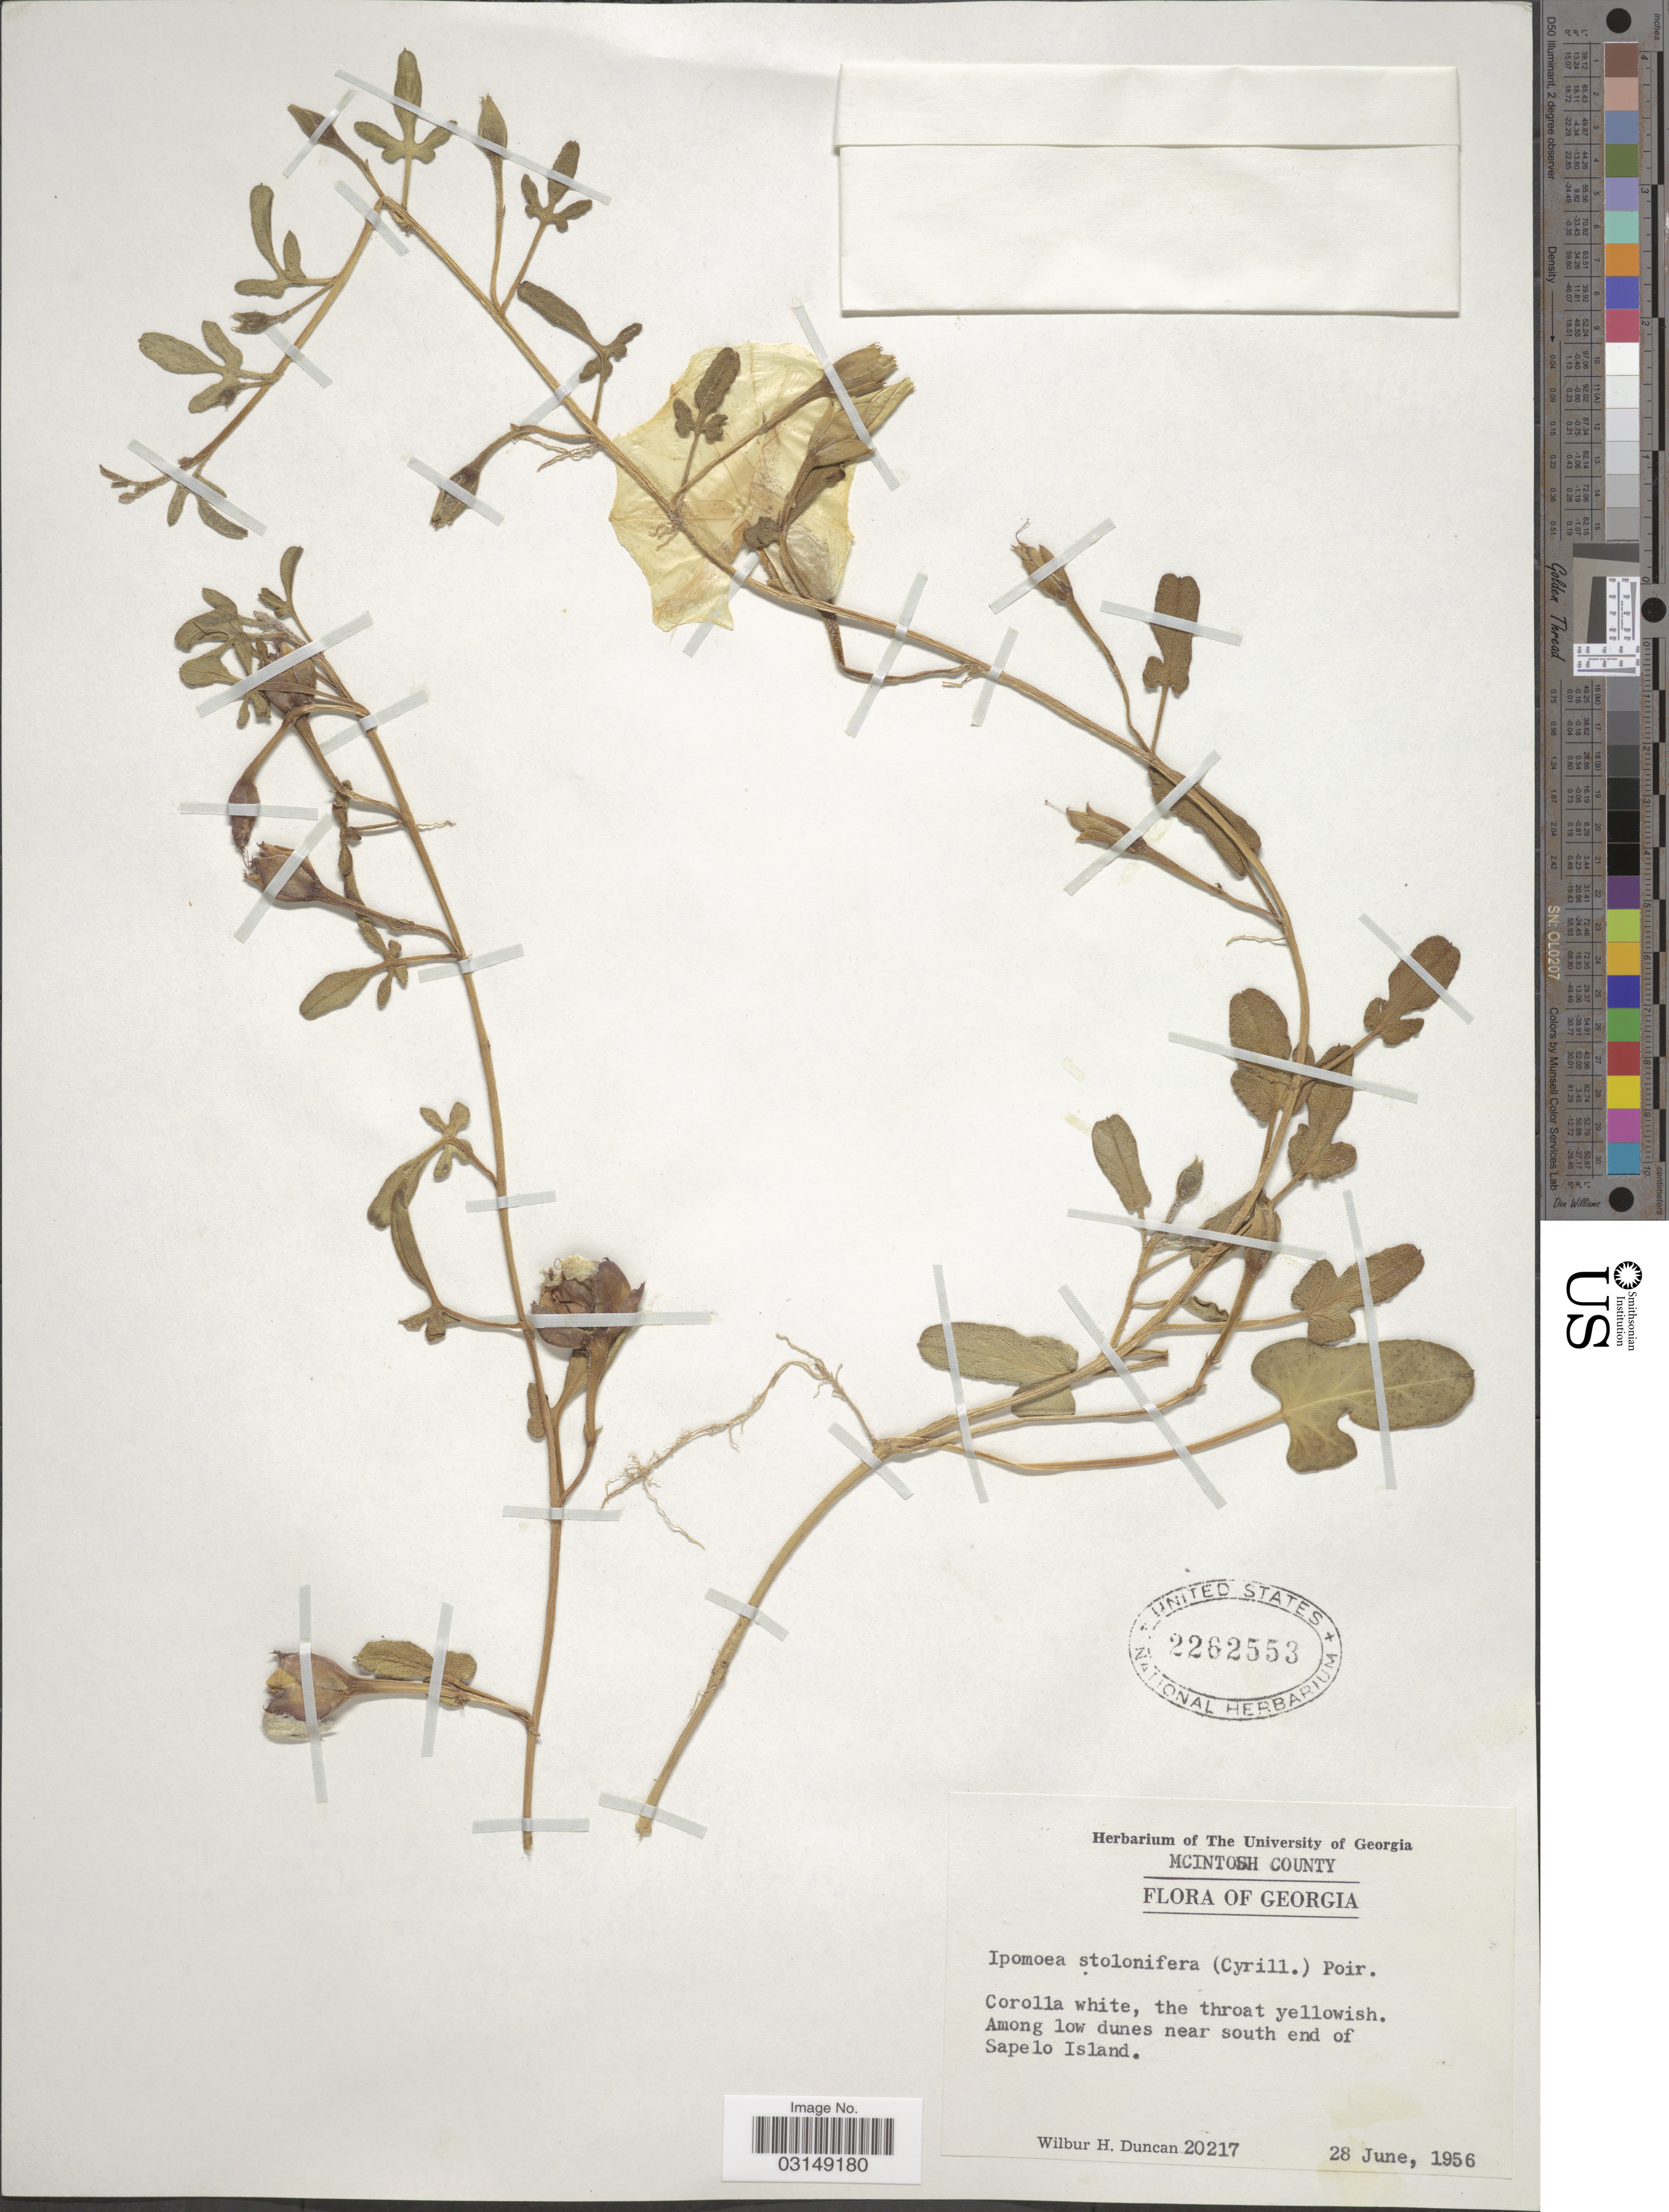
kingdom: Plantae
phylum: Tracheophyta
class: Magnoliopsida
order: Solanales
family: Convolvulaceae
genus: Ipomoea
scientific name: Ipomoea stolonifera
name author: (Cirillo) J.F. Gmel.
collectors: W. H. Duncan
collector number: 20217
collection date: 1956-06-28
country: United States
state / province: Georgia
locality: Mcintosh County. Among low dunes near south end of Sapelo Island.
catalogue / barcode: US 2262553